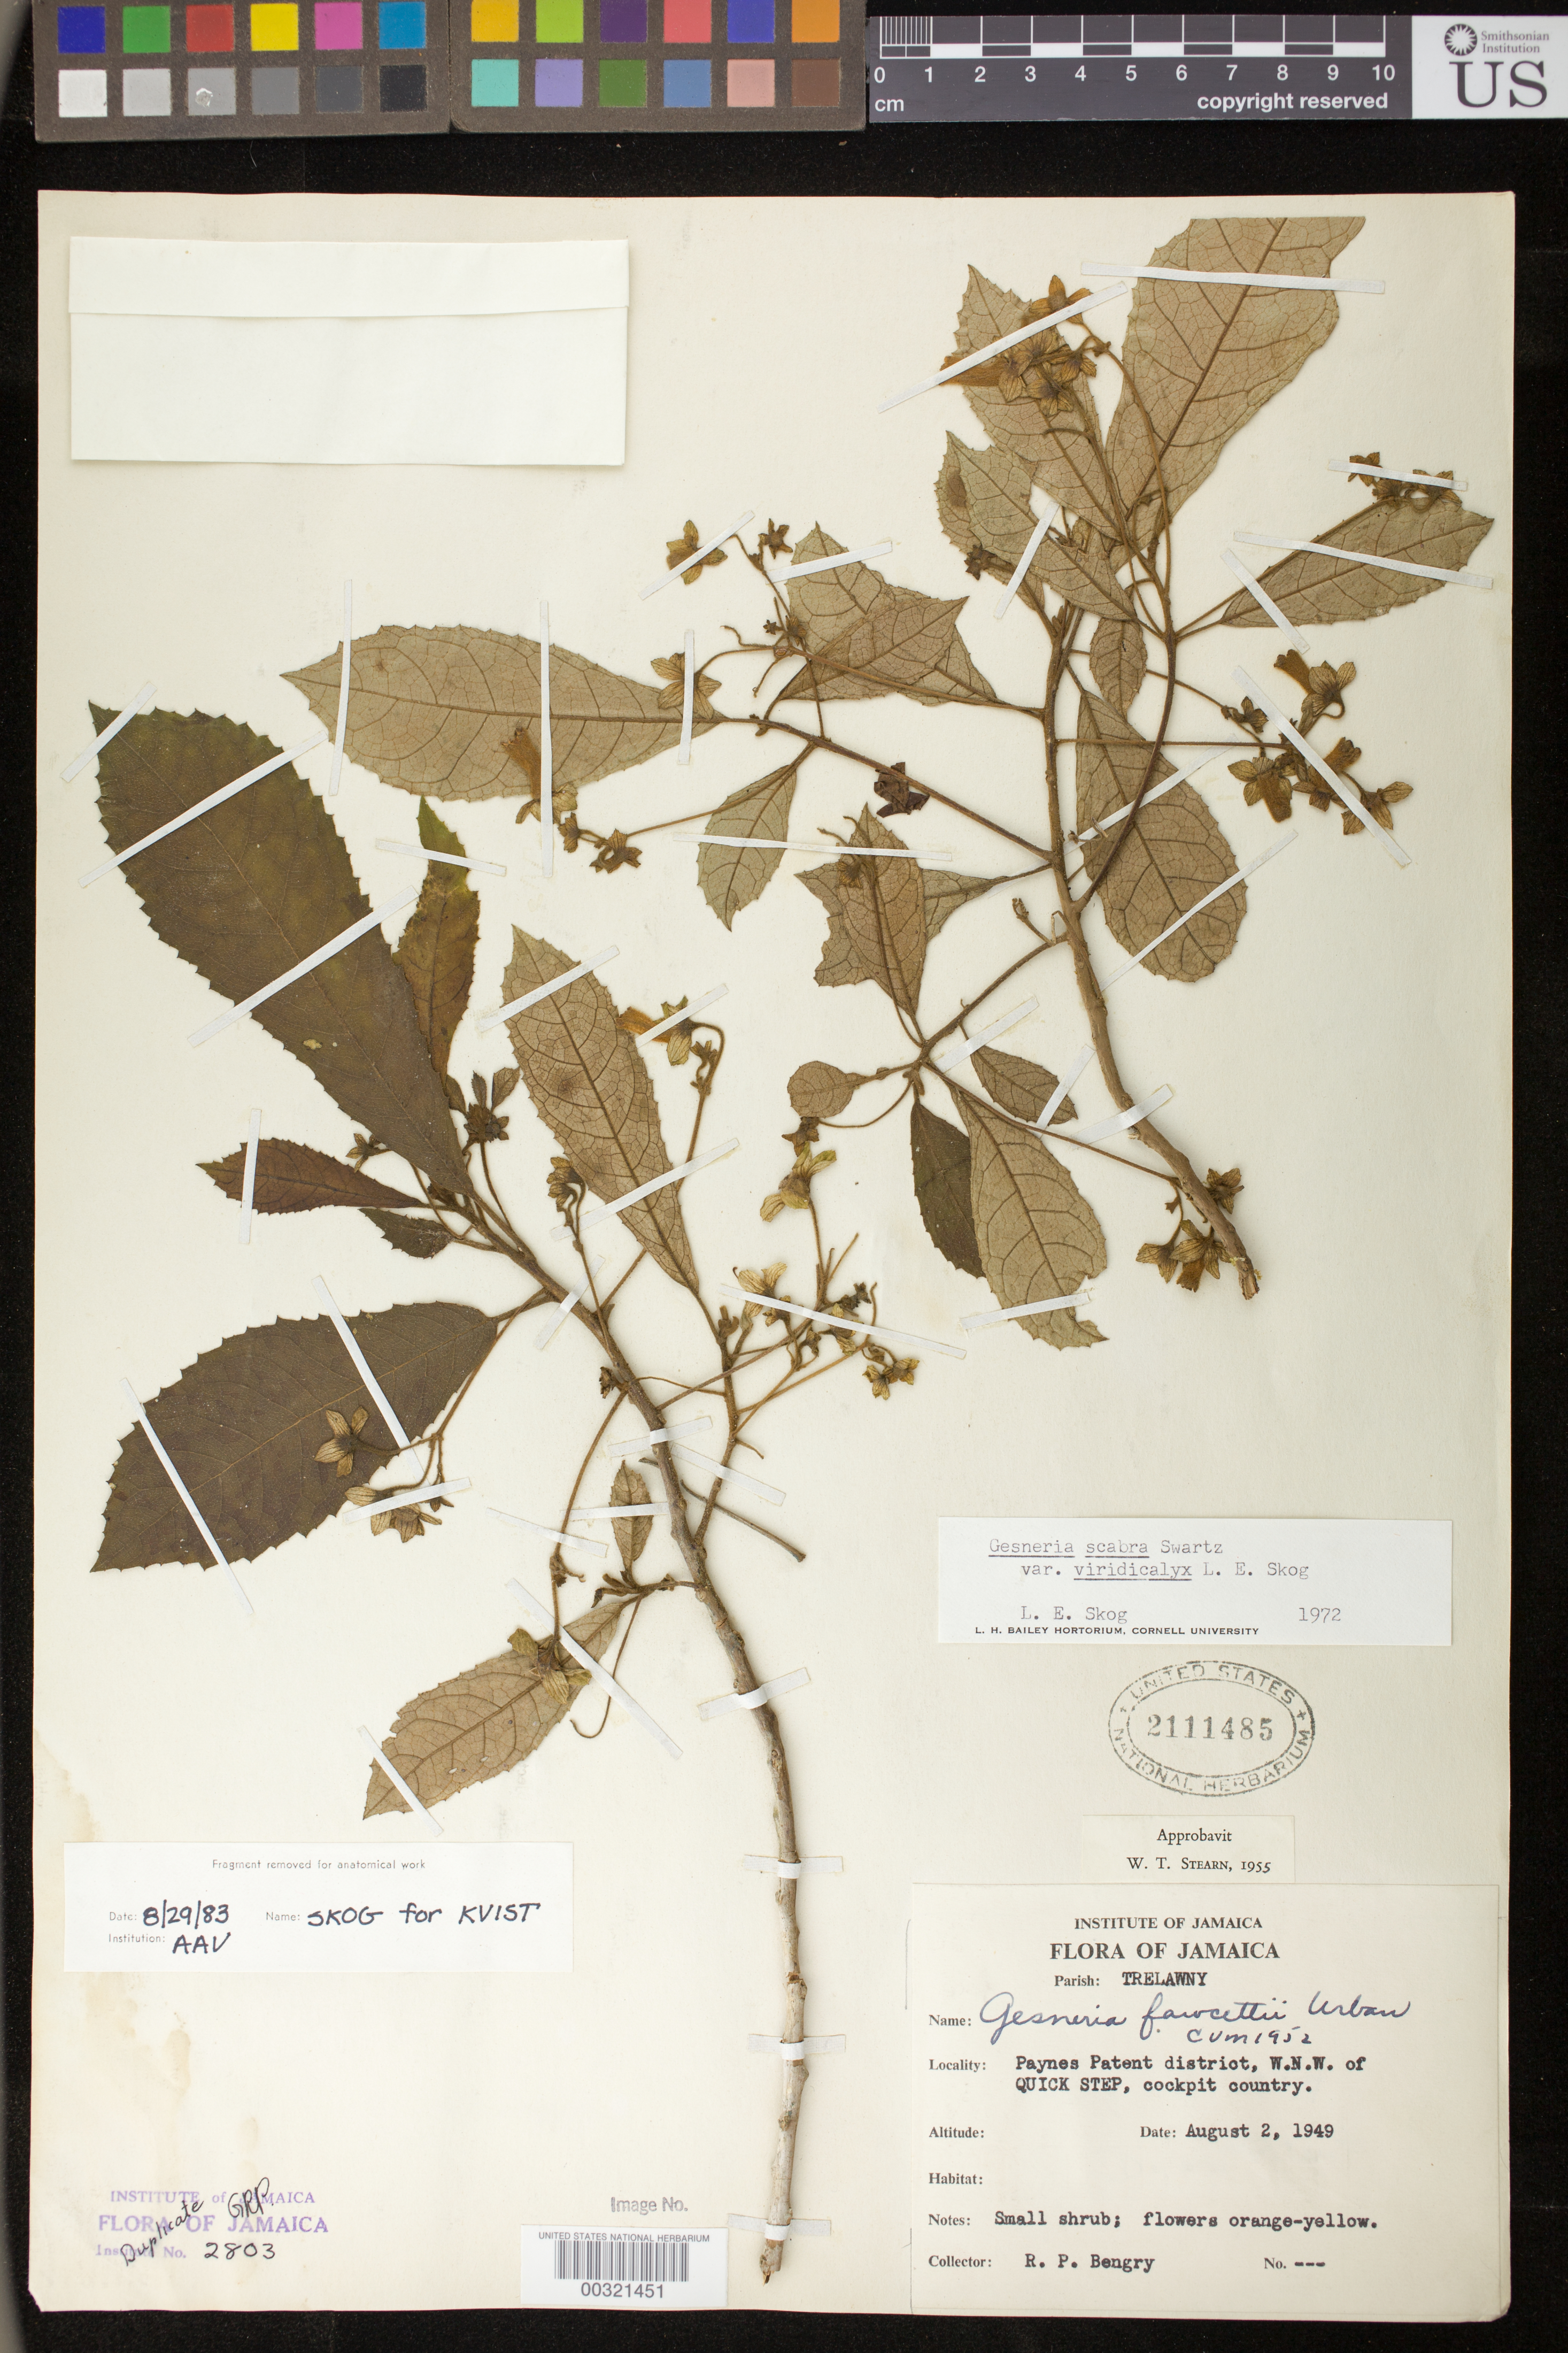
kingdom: Plantae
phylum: Tracheophyta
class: Magnoliopsida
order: Lamiales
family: Gesneriaceae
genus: Gesneria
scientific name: Gesneria scabra var. viridicalyx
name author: L.E. Skog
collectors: R. Bengry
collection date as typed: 02 Aug 1949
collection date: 1949-08-02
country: Jamaica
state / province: Trelawny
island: Jamaica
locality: Paynes Patent Dist, WNW of Quick Step, Cockpit Country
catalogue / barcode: US 2111485